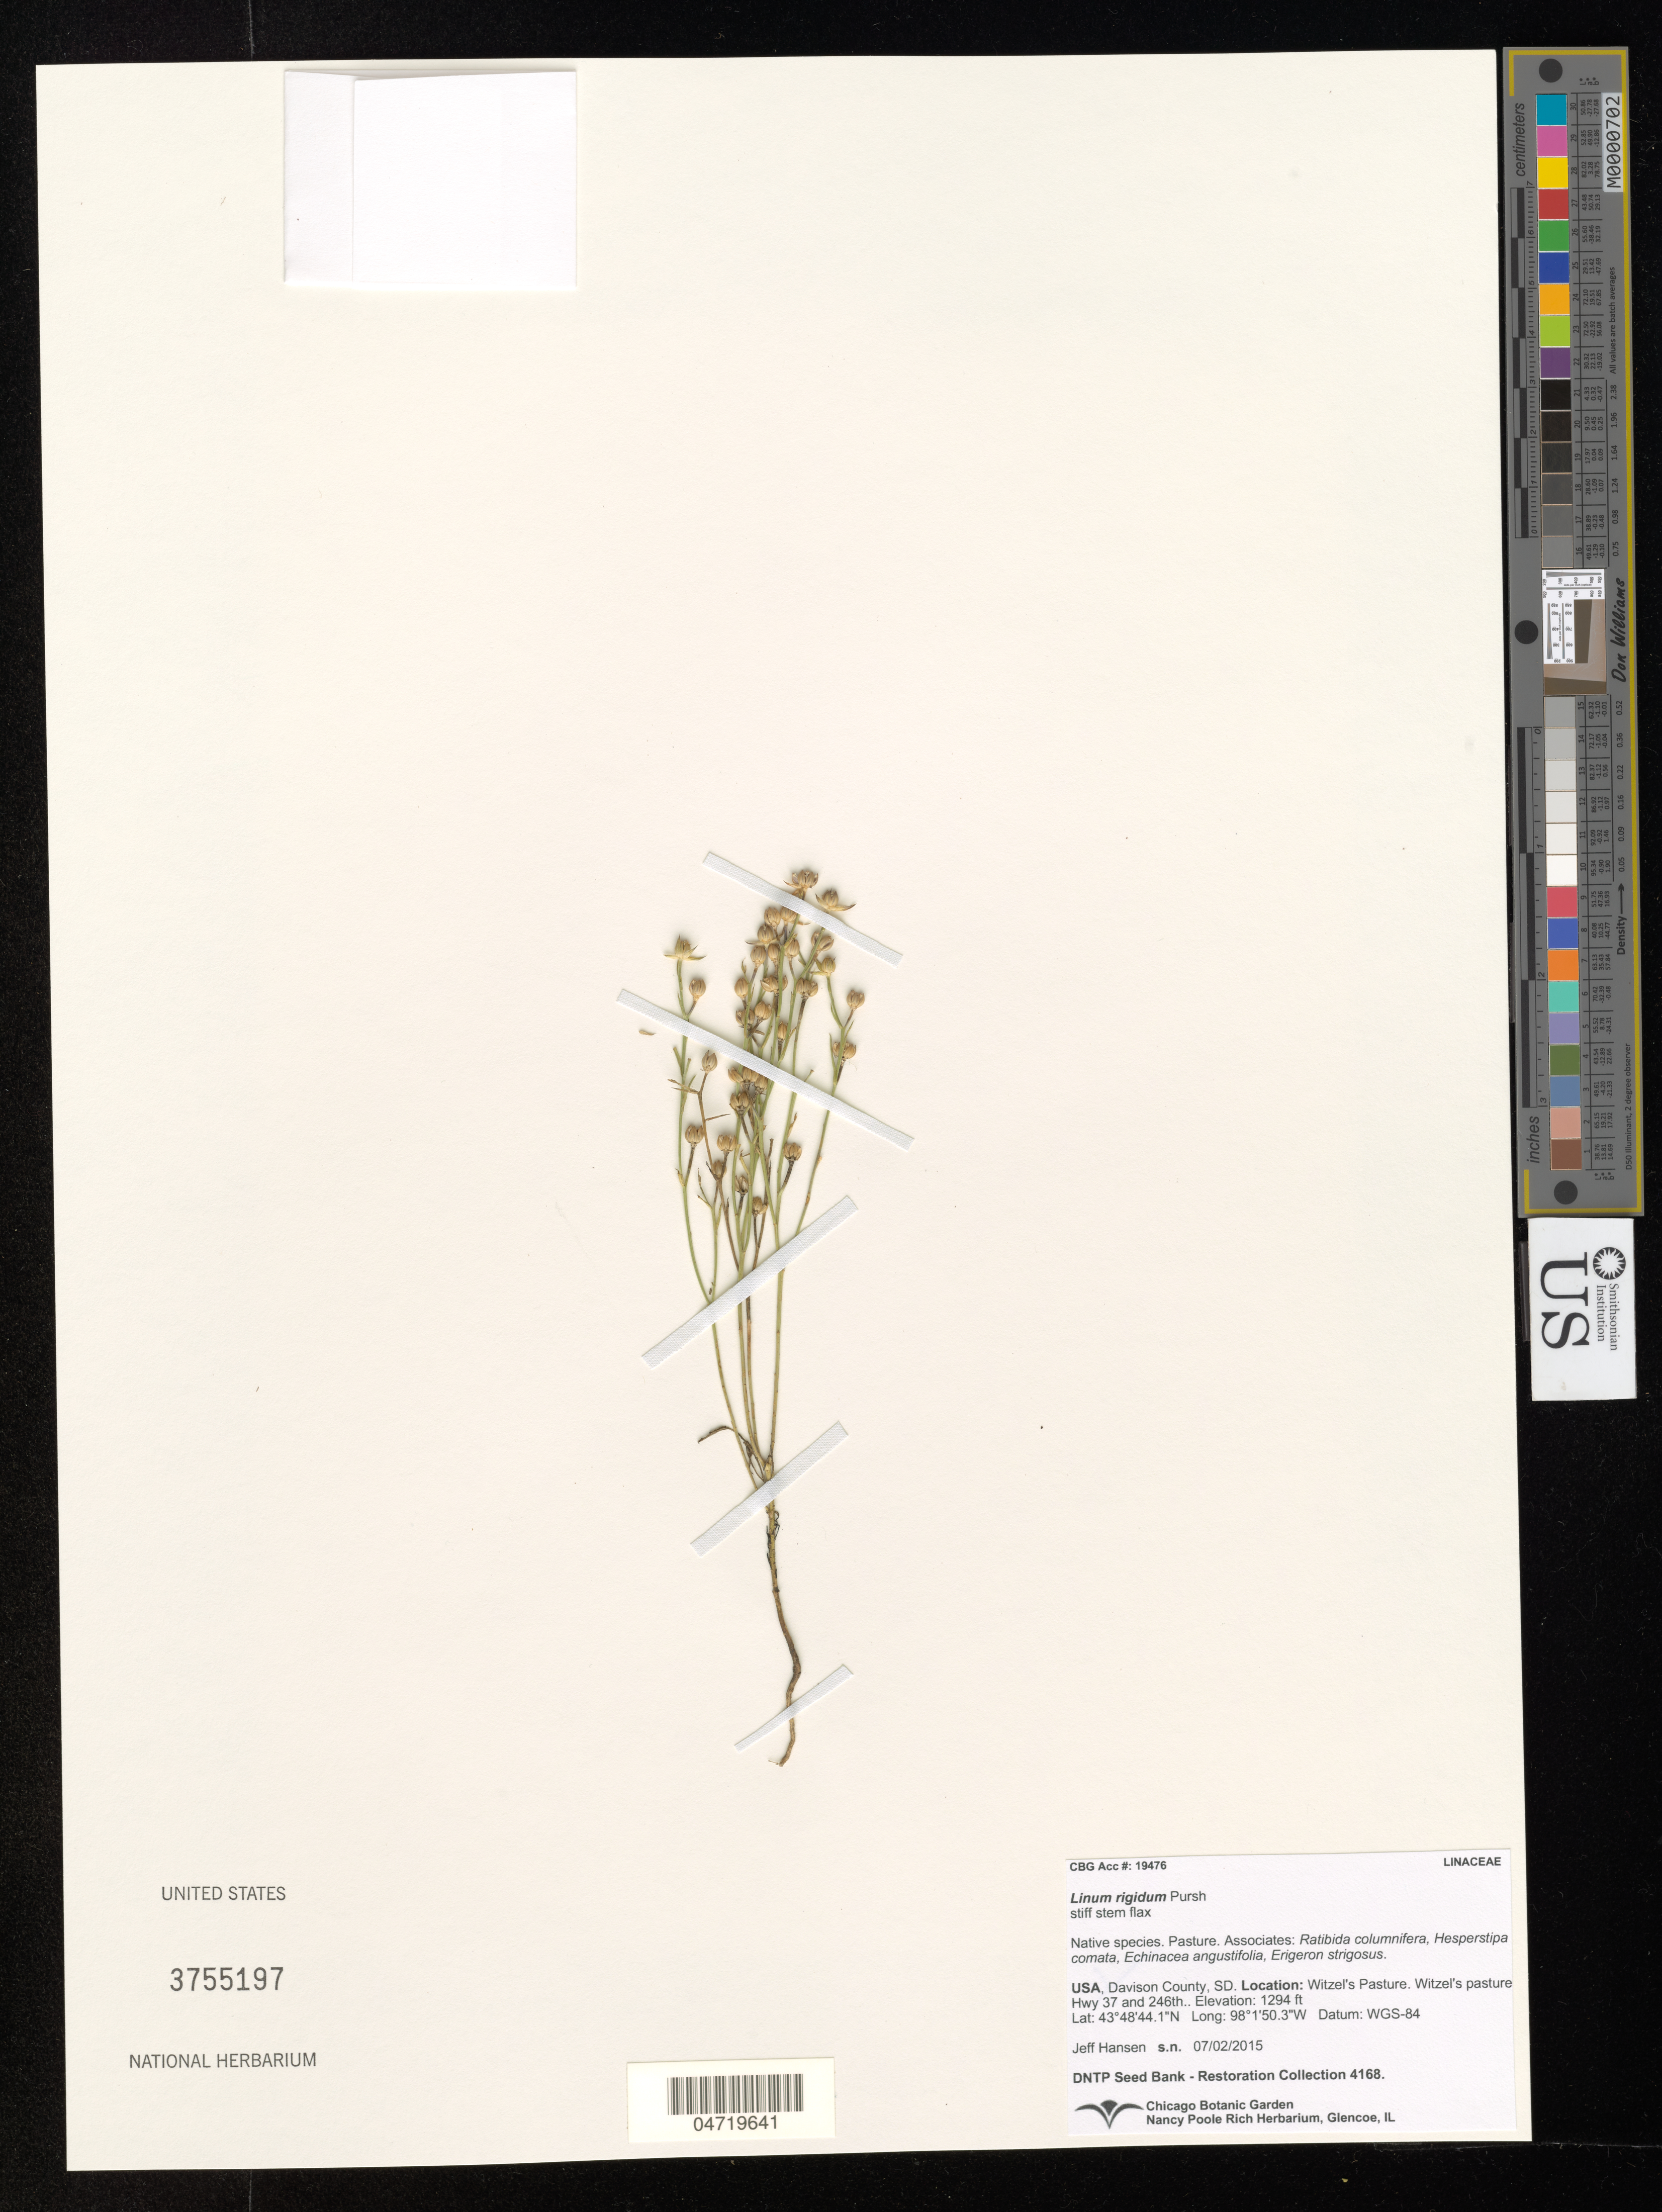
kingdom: Plantae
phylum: Tracheophyta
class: Magnoliopsida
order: Malpighiales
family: Linaceae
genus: Linum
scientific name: Linum rigidum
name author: Pursh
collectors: J. Hansen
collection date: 2015-07-02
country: United States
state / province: South Dakota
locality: Davison County, SD. Witzel's Pasture. Witzel's pasture Hwy 37 and 246th.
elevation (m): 394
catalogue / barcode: US 3755197